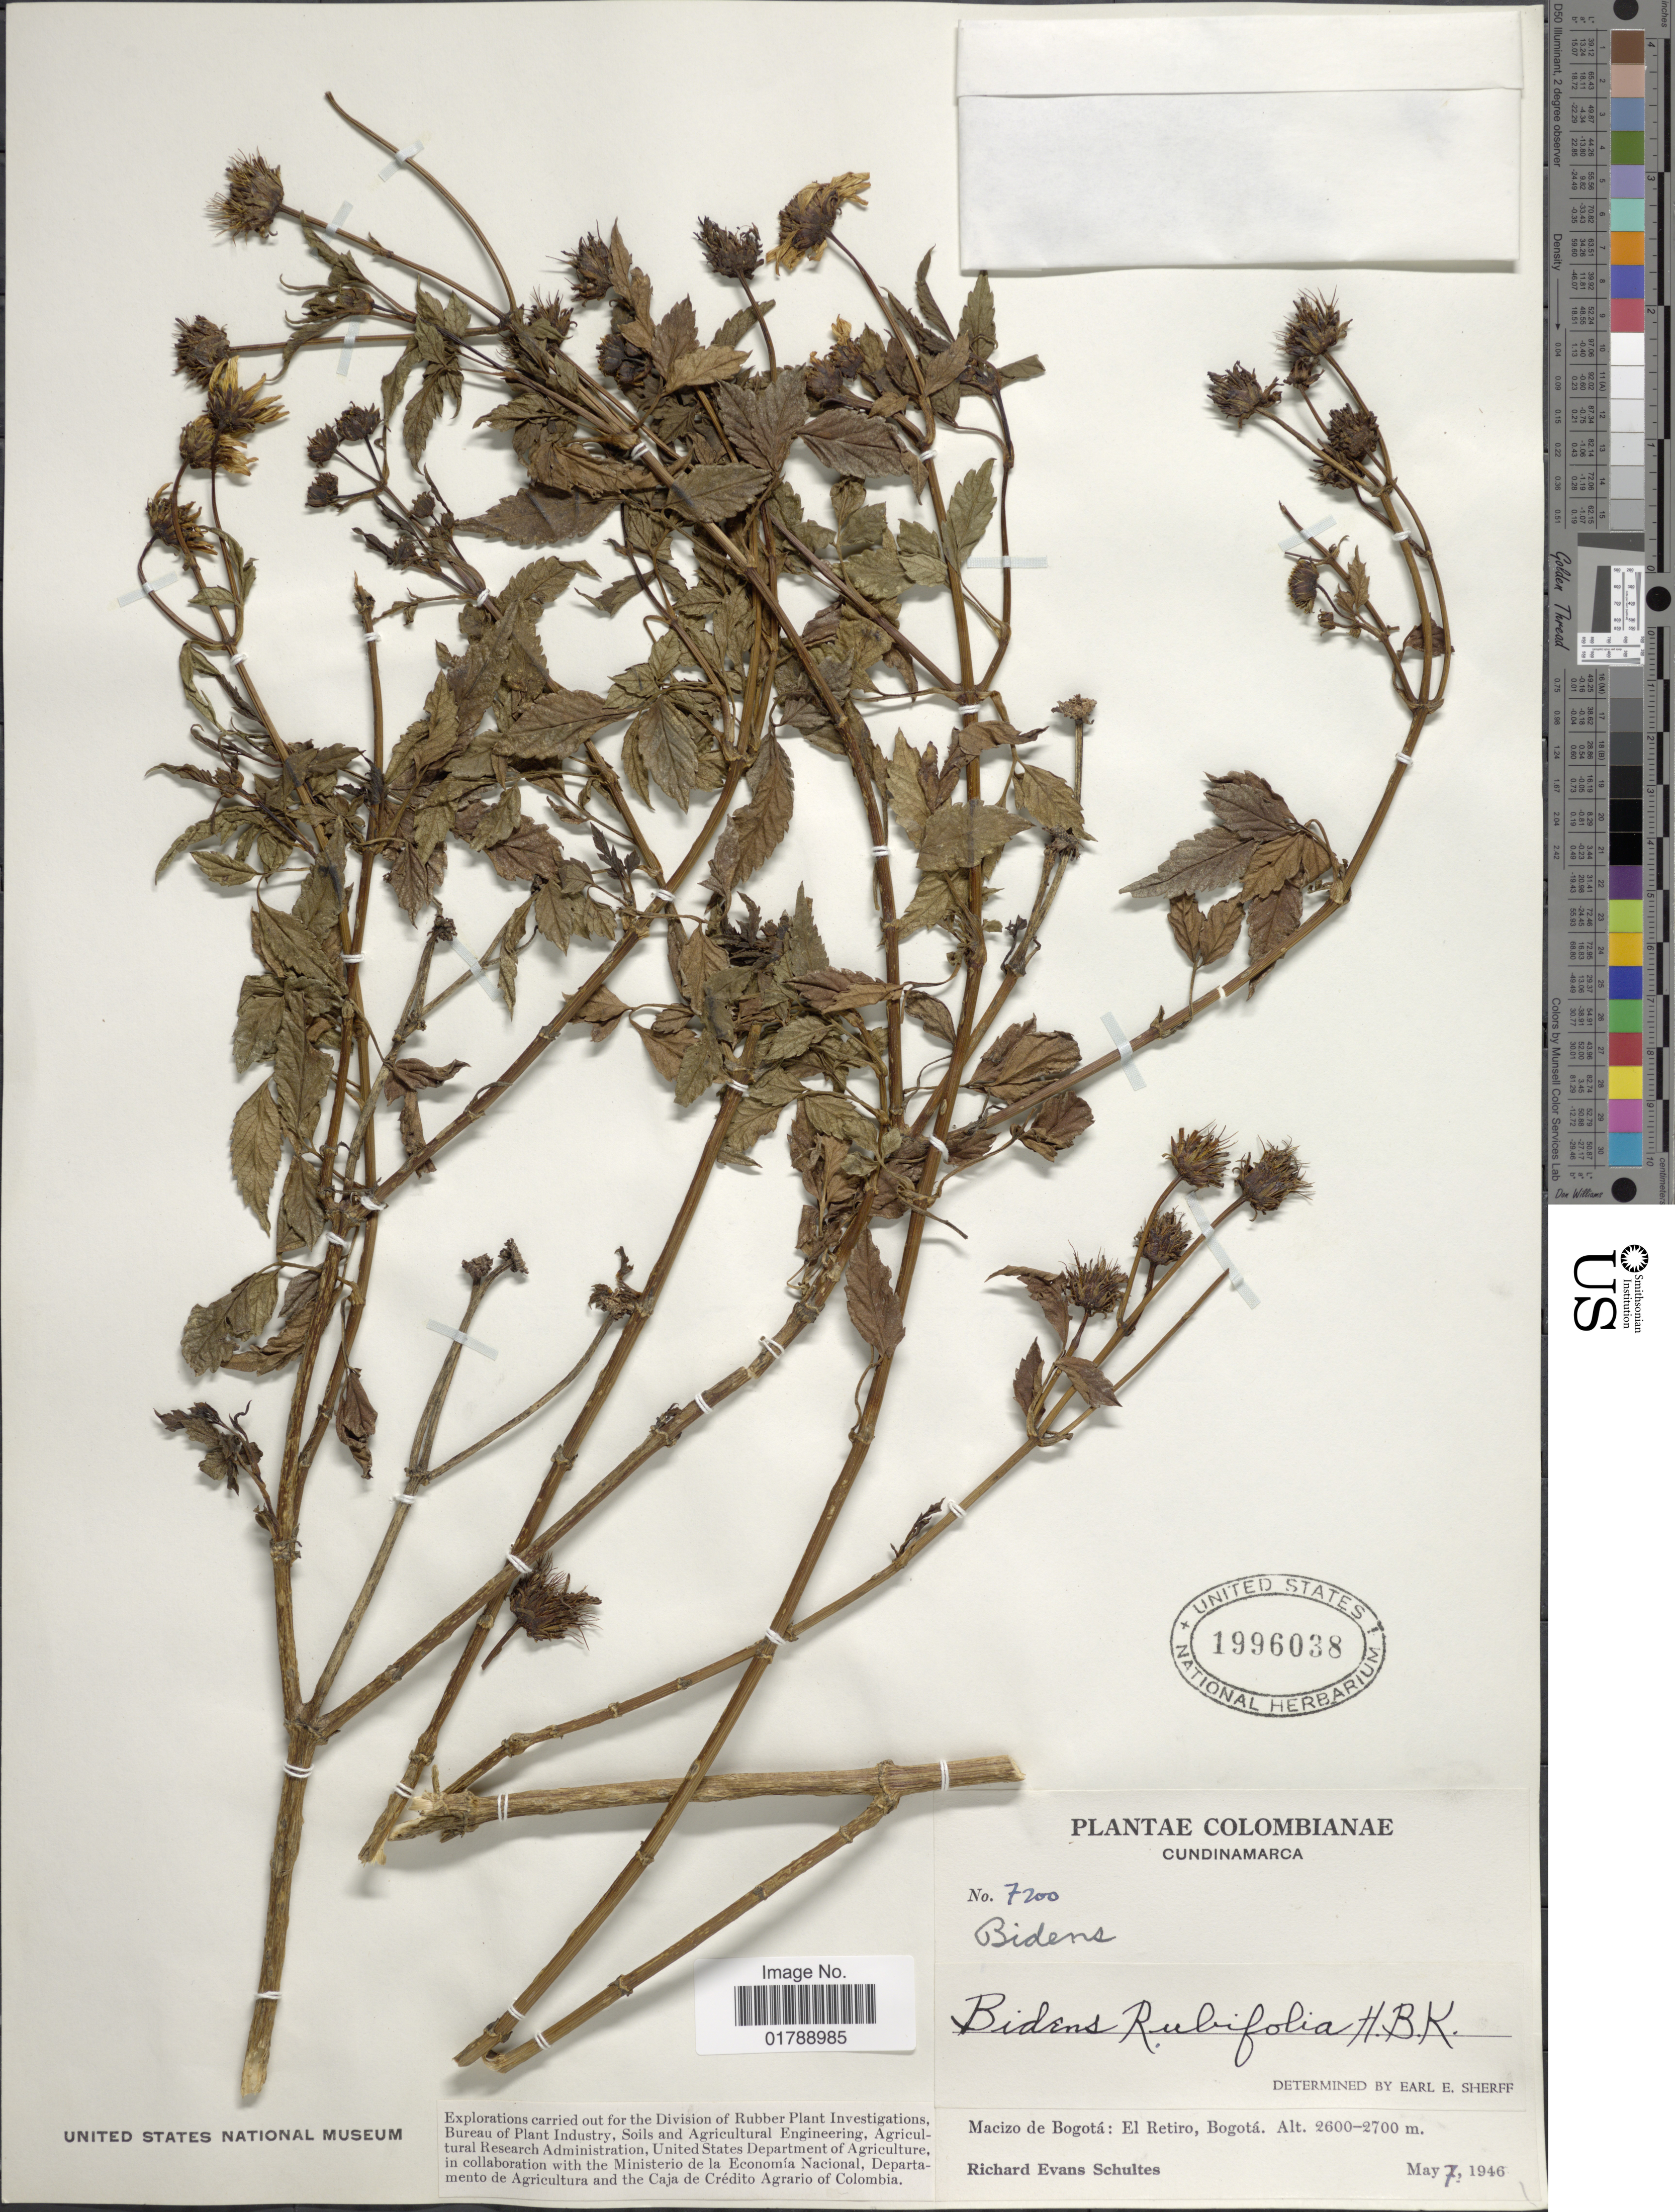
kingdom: Plantae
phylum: Tracheophyta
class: Magnoliopsida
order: Asterales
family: Asteraceae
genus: Bidens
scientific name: Bidens rubifolia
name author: Kunth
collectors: R. E. Schultes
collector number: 7200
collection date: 1946-05-07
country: Colombia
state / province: Cundinamarca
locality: Macizo de Bogotá: El Retiro, Bogotá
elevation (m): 2600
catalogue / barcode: US 1996038